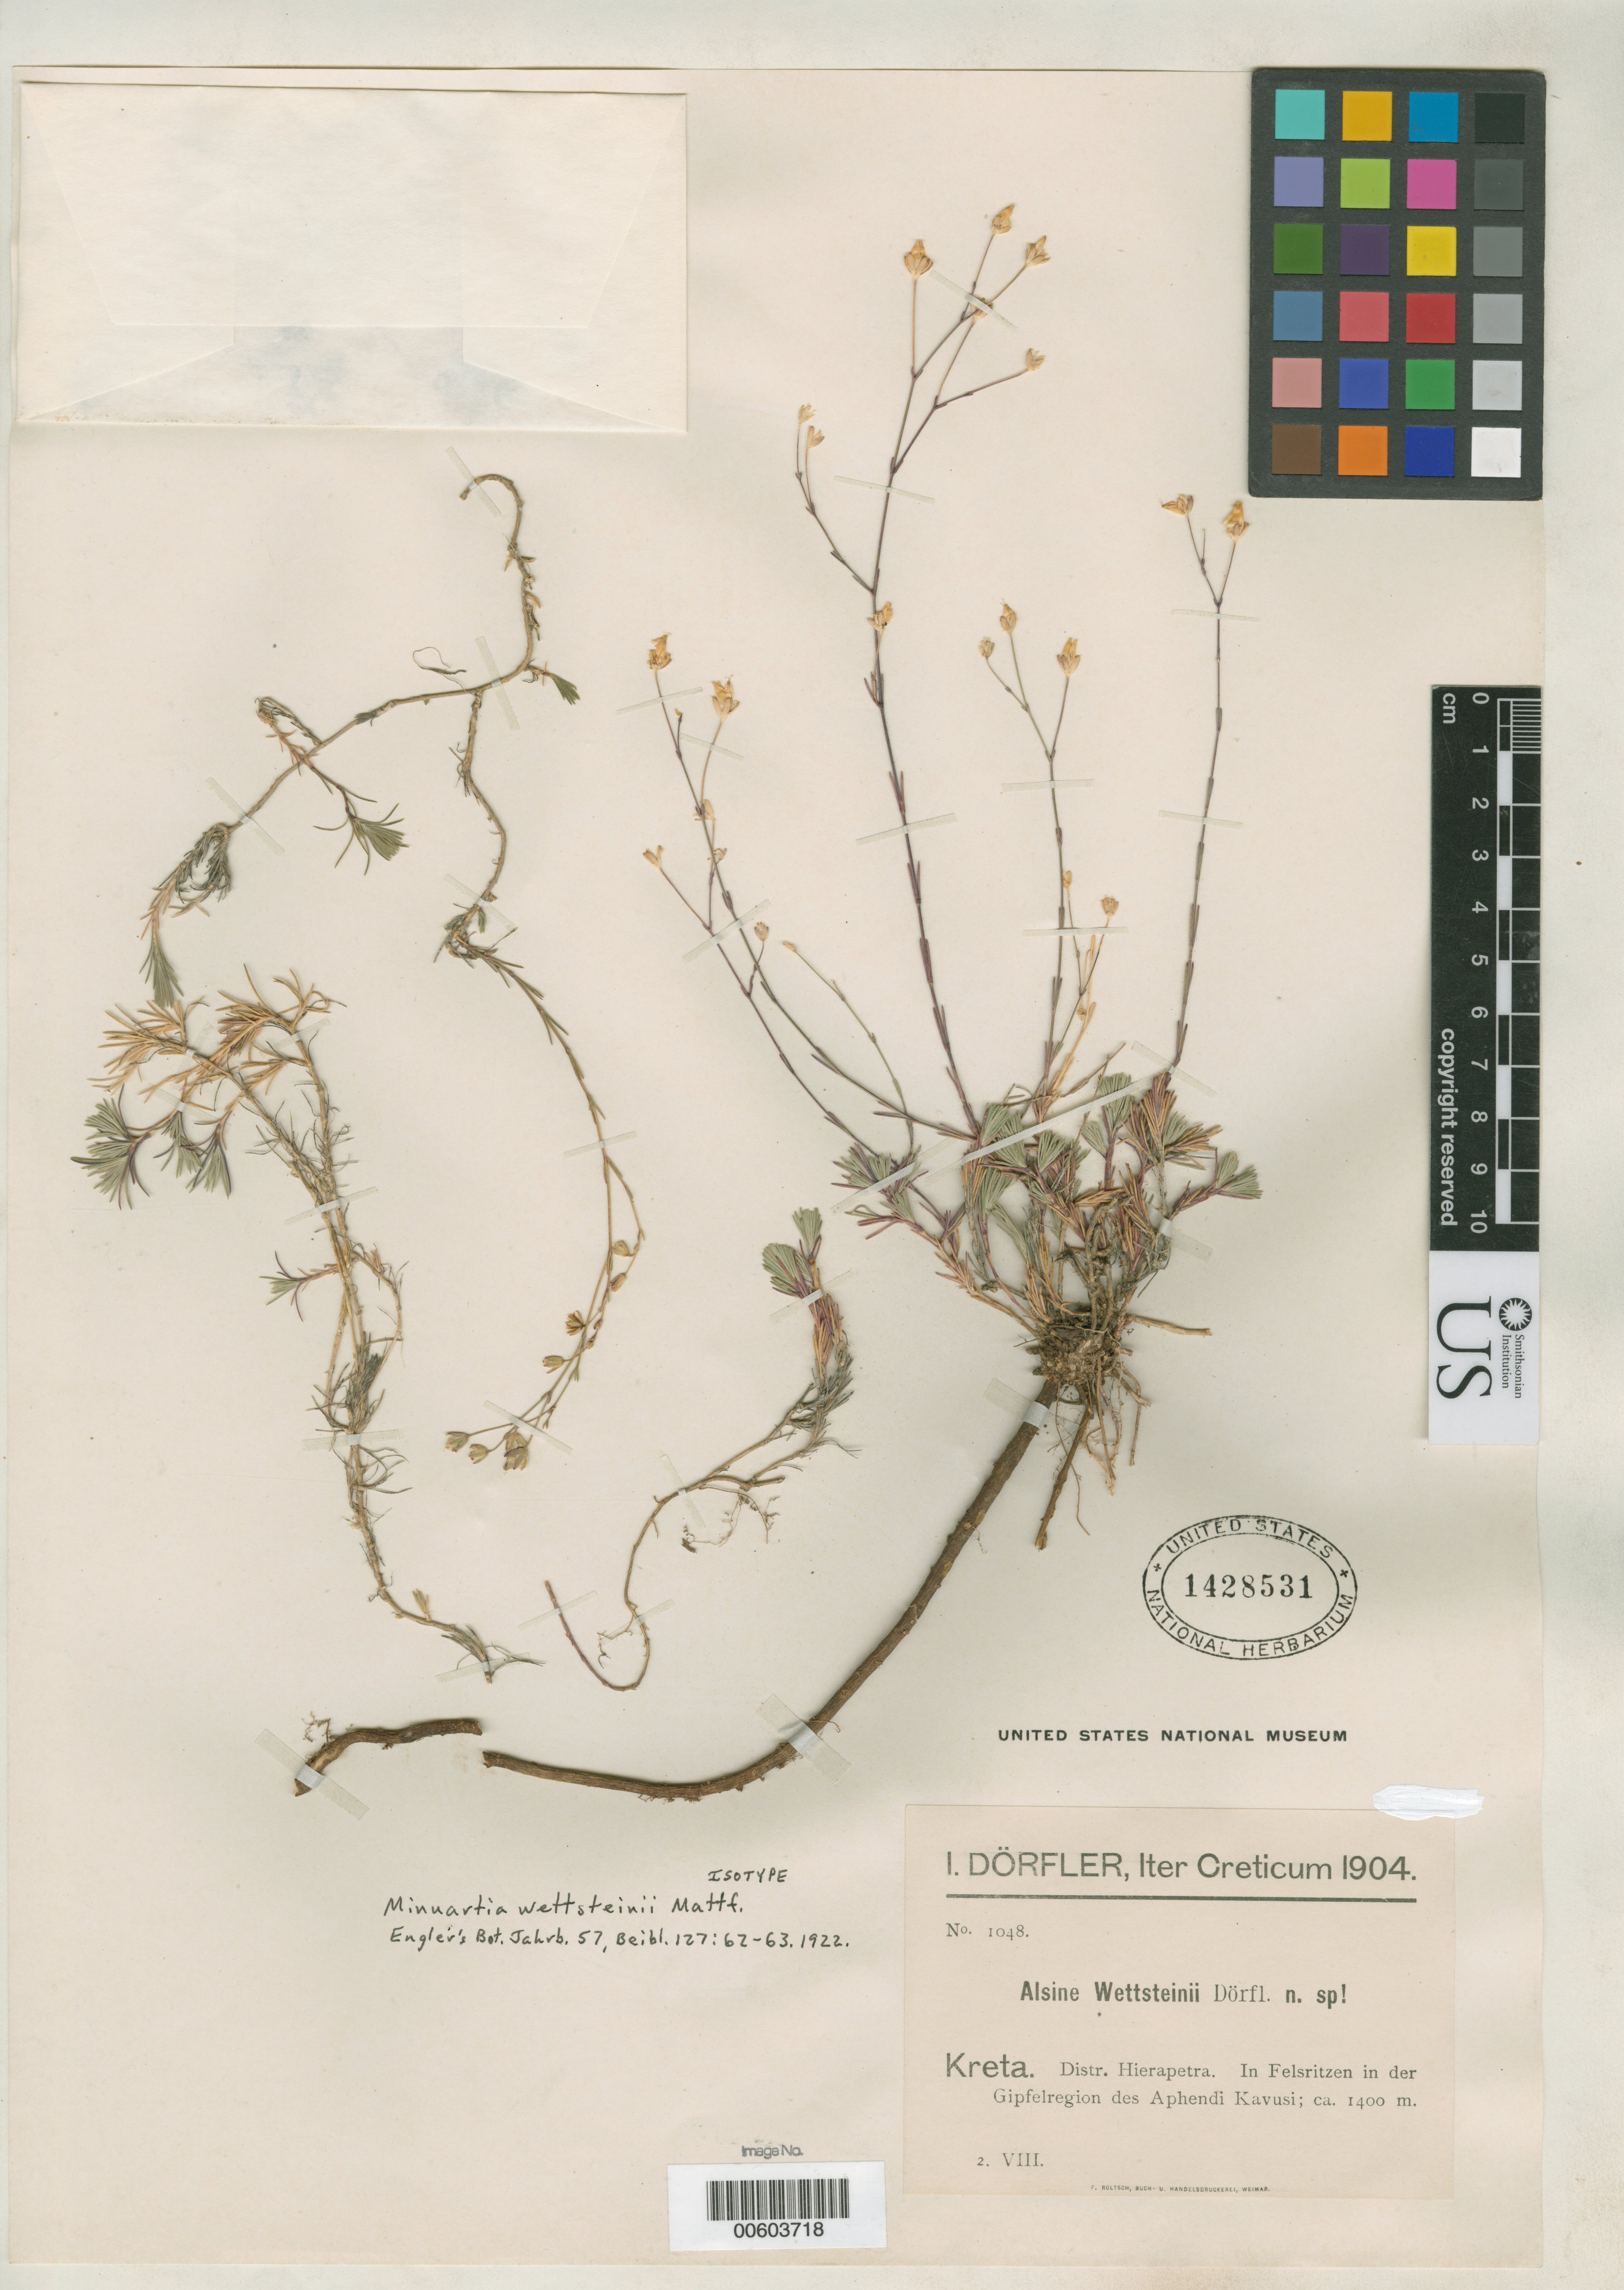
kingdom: Plantae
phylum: Tracheophyta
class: Magnoliopsida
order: Caryophyllales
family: Caryophyllaceae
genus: Minuartia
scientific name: Minuartia wettsteinii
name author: Mattf.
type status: Isotype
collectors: I. Dörfler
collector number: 1048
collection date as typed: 02 Aug 1904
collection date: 1904-08-02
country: Greece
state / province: Crete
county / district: Hierapetera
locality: Felsritzen inder Gipfel region des Aphendi Kavusi.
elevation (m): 1400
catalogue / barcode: US 1428531